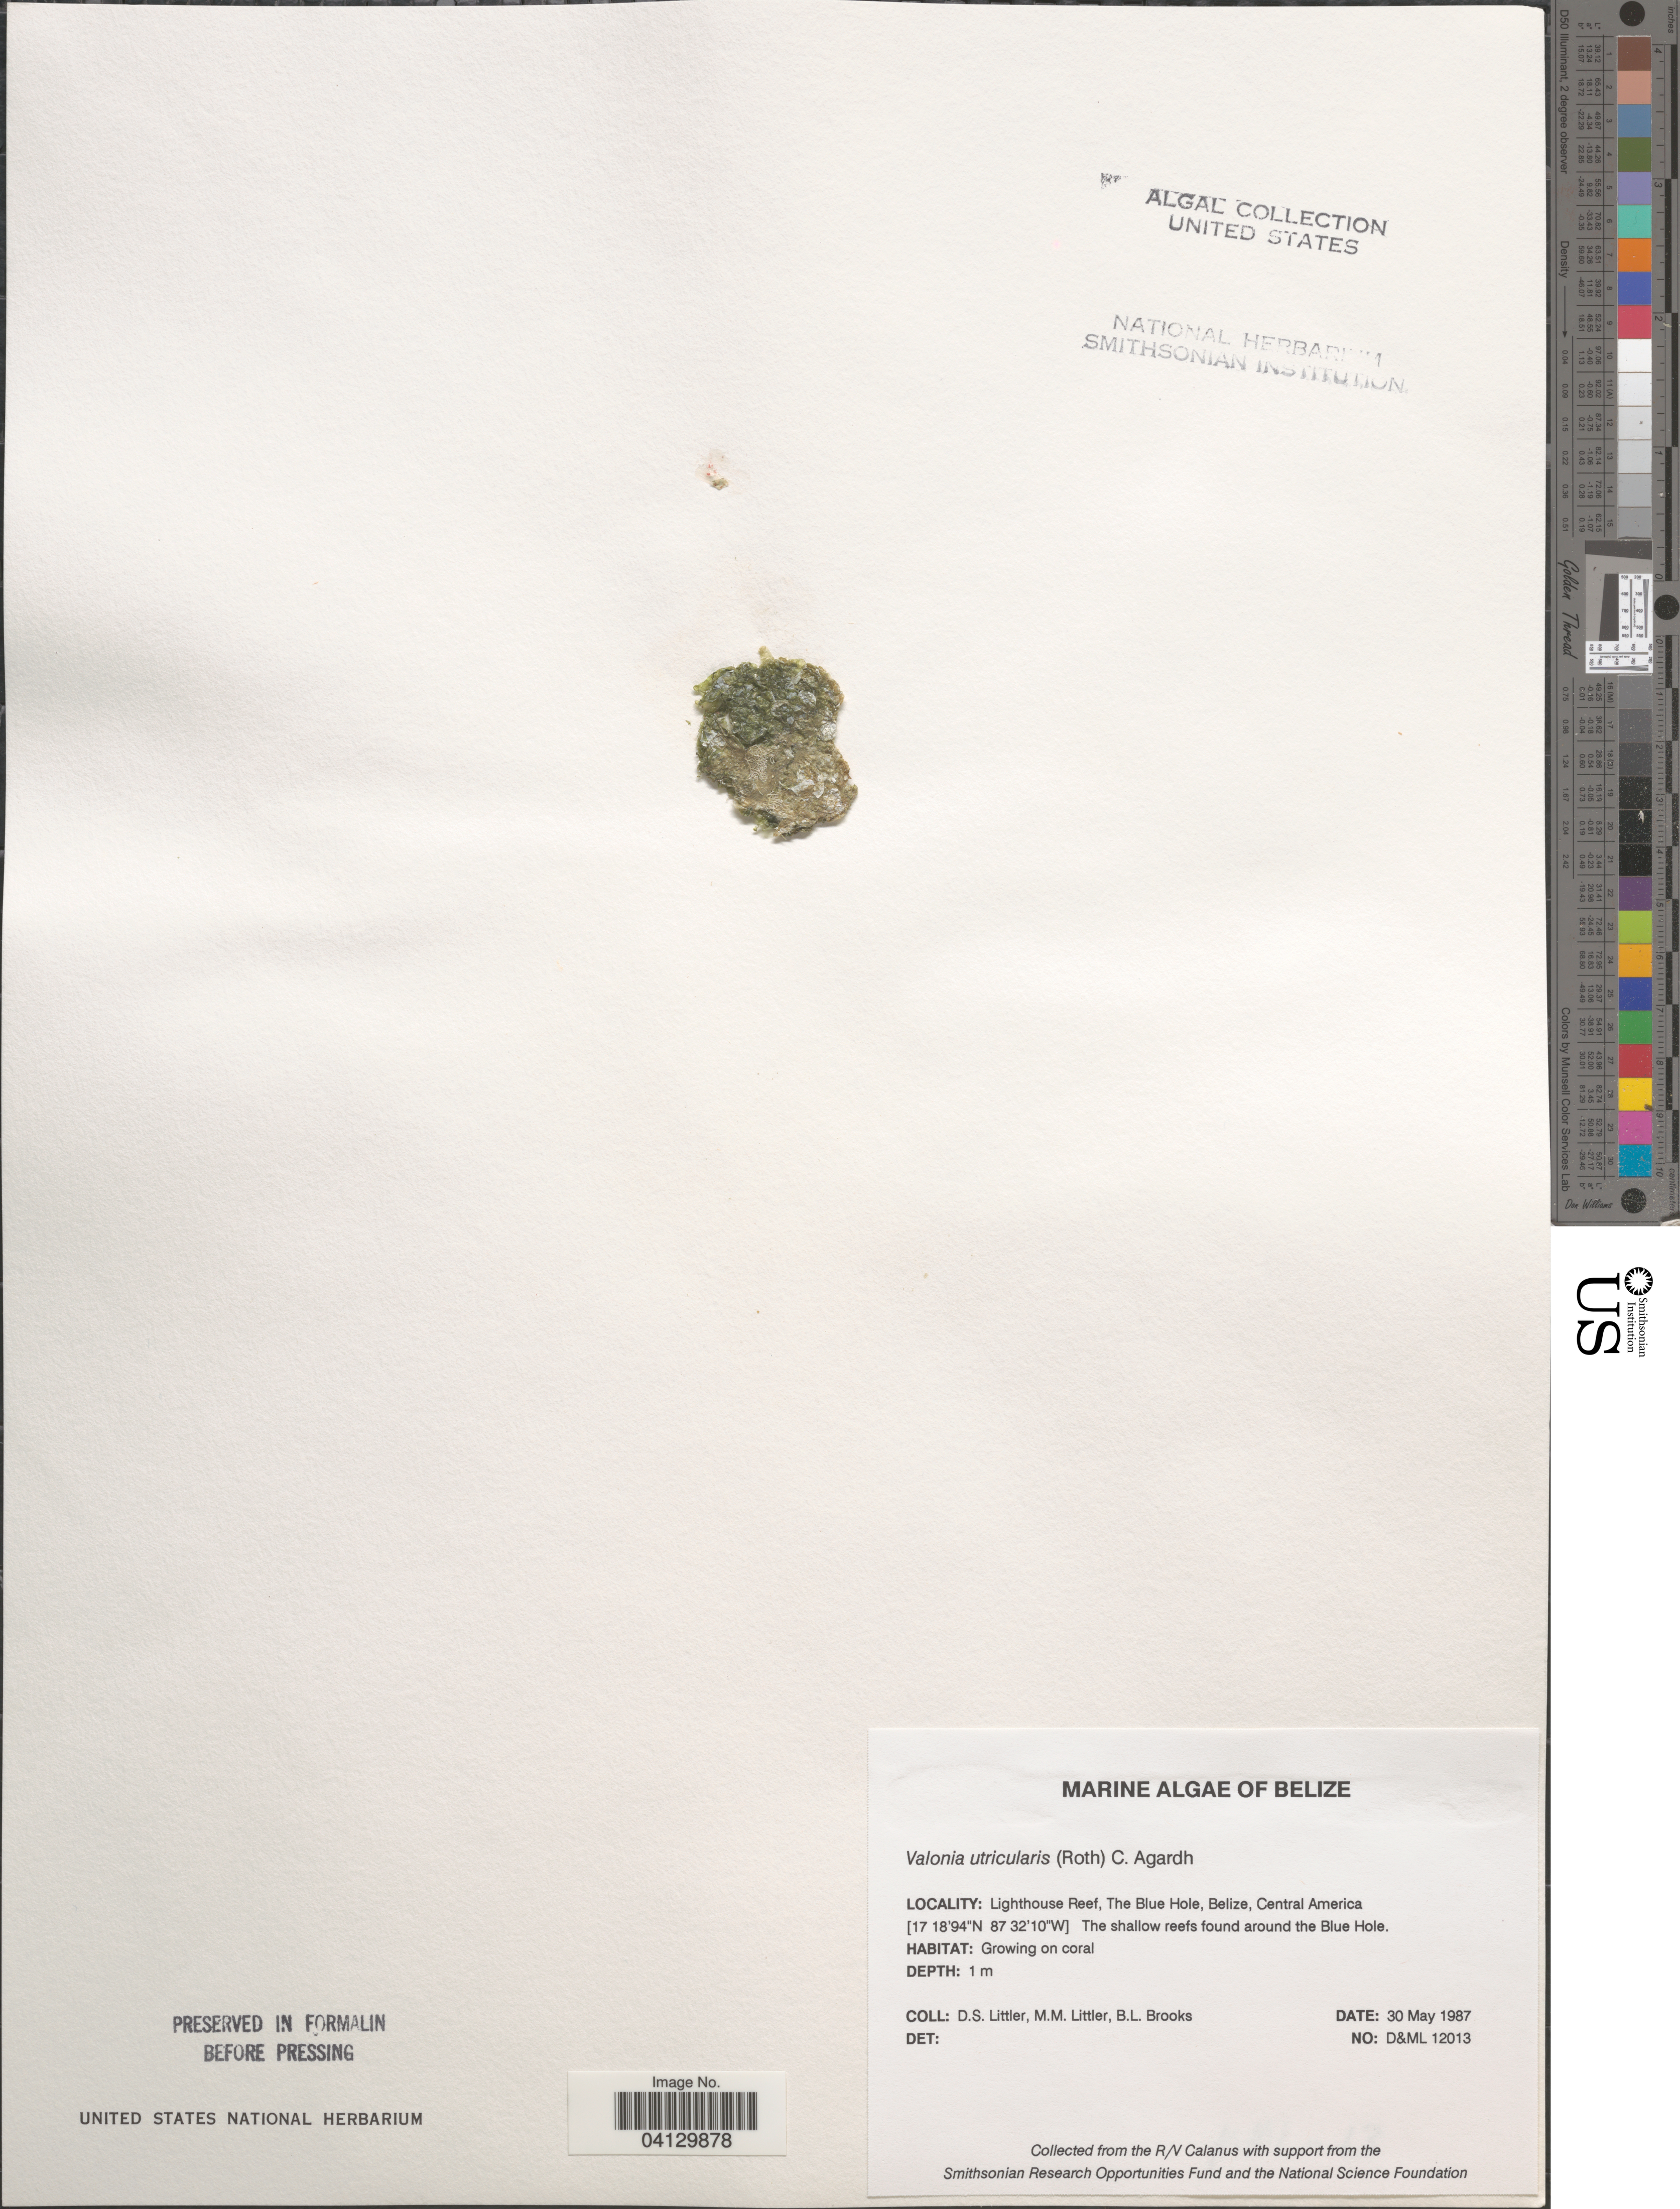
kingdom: Plantae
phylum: Chlorophyta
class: Ulvophyceae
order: Siphonocladales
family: Valoniaceae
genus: Valonia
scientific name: Valonia utricularis f. crustacea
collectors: D. S. Littler & B. Brooks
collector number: D&ML12013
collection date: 1987-05-30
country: Belize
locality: Lighthouse Reef, The Blue Hole. The shallow reefs around the Blue Hole.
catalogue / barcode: US 328876